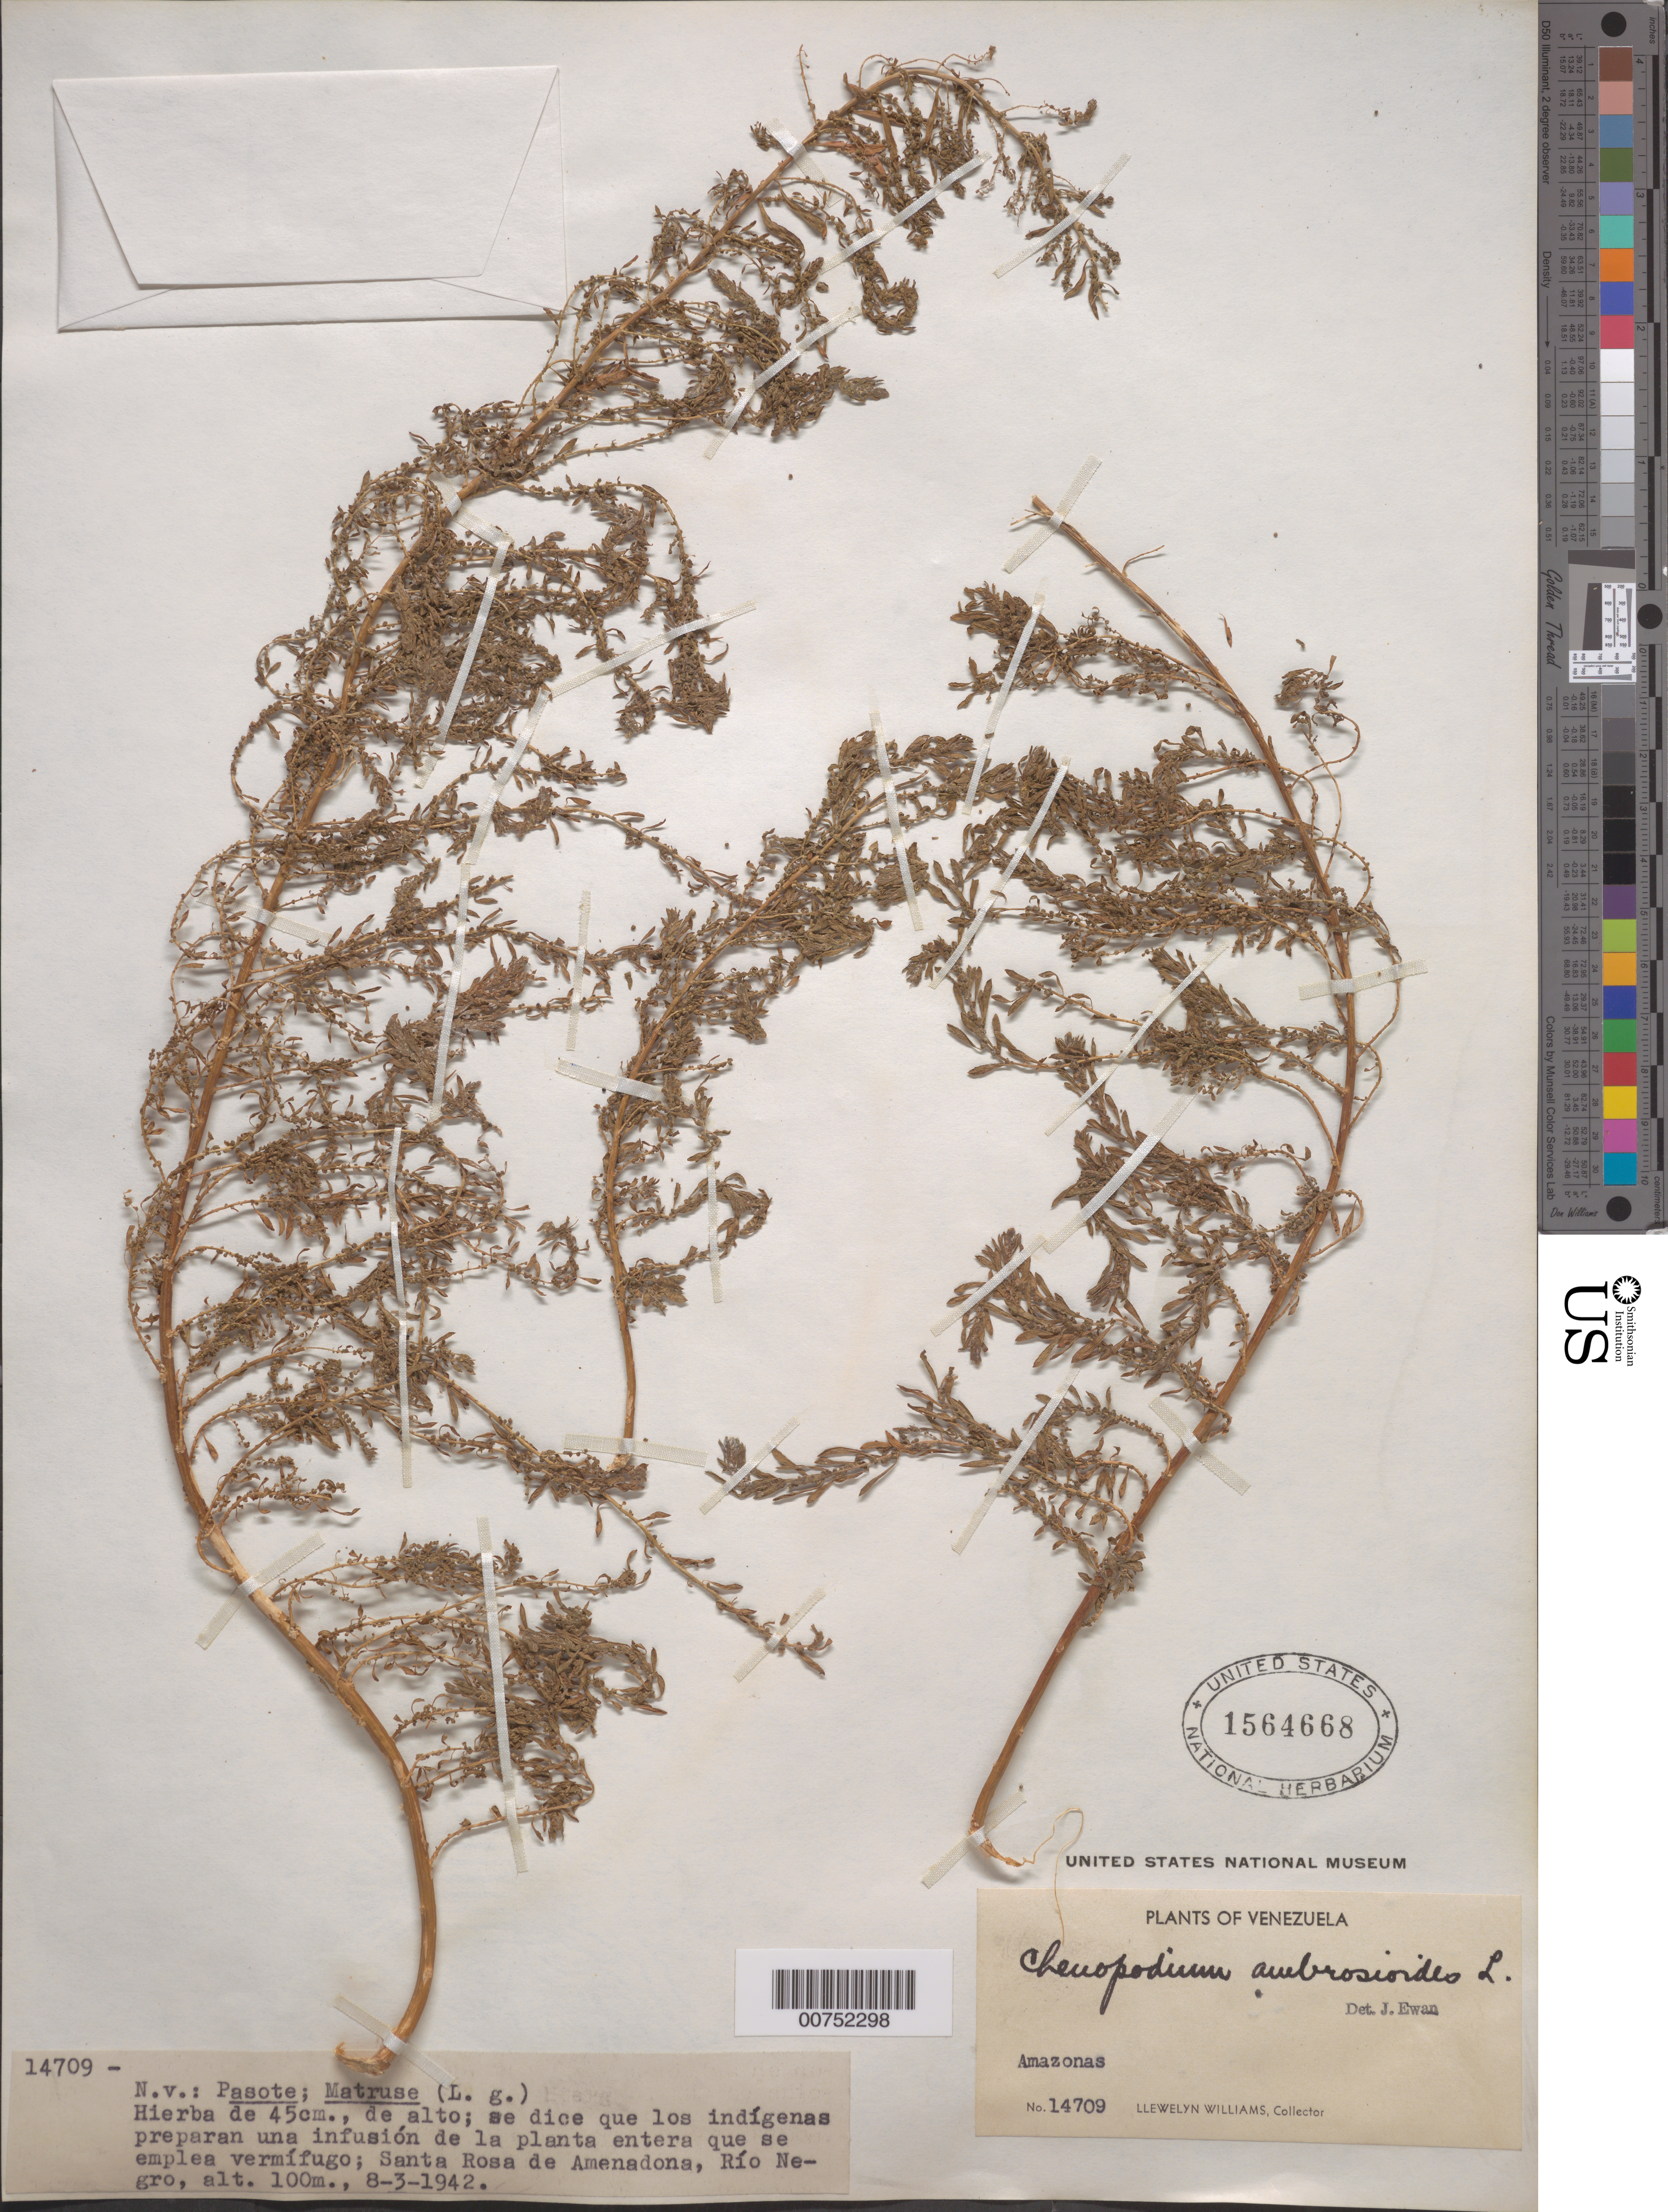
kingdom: Plantae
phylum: Tracheophyta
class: Magnoliopsida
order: Caryophyllales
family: Amaranthaceae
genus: Chenopodium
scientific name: Chenopodium ambrosioides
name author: L.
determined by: Ewan, J. A.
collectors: Ll. Williams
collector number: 14709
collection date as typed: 8-Mar-42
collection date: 1942-03-08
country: Venezuela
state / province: Amazonas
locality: Santa Rosa de Amanadona, Río Negro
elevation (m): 100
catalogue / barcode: US 1564668